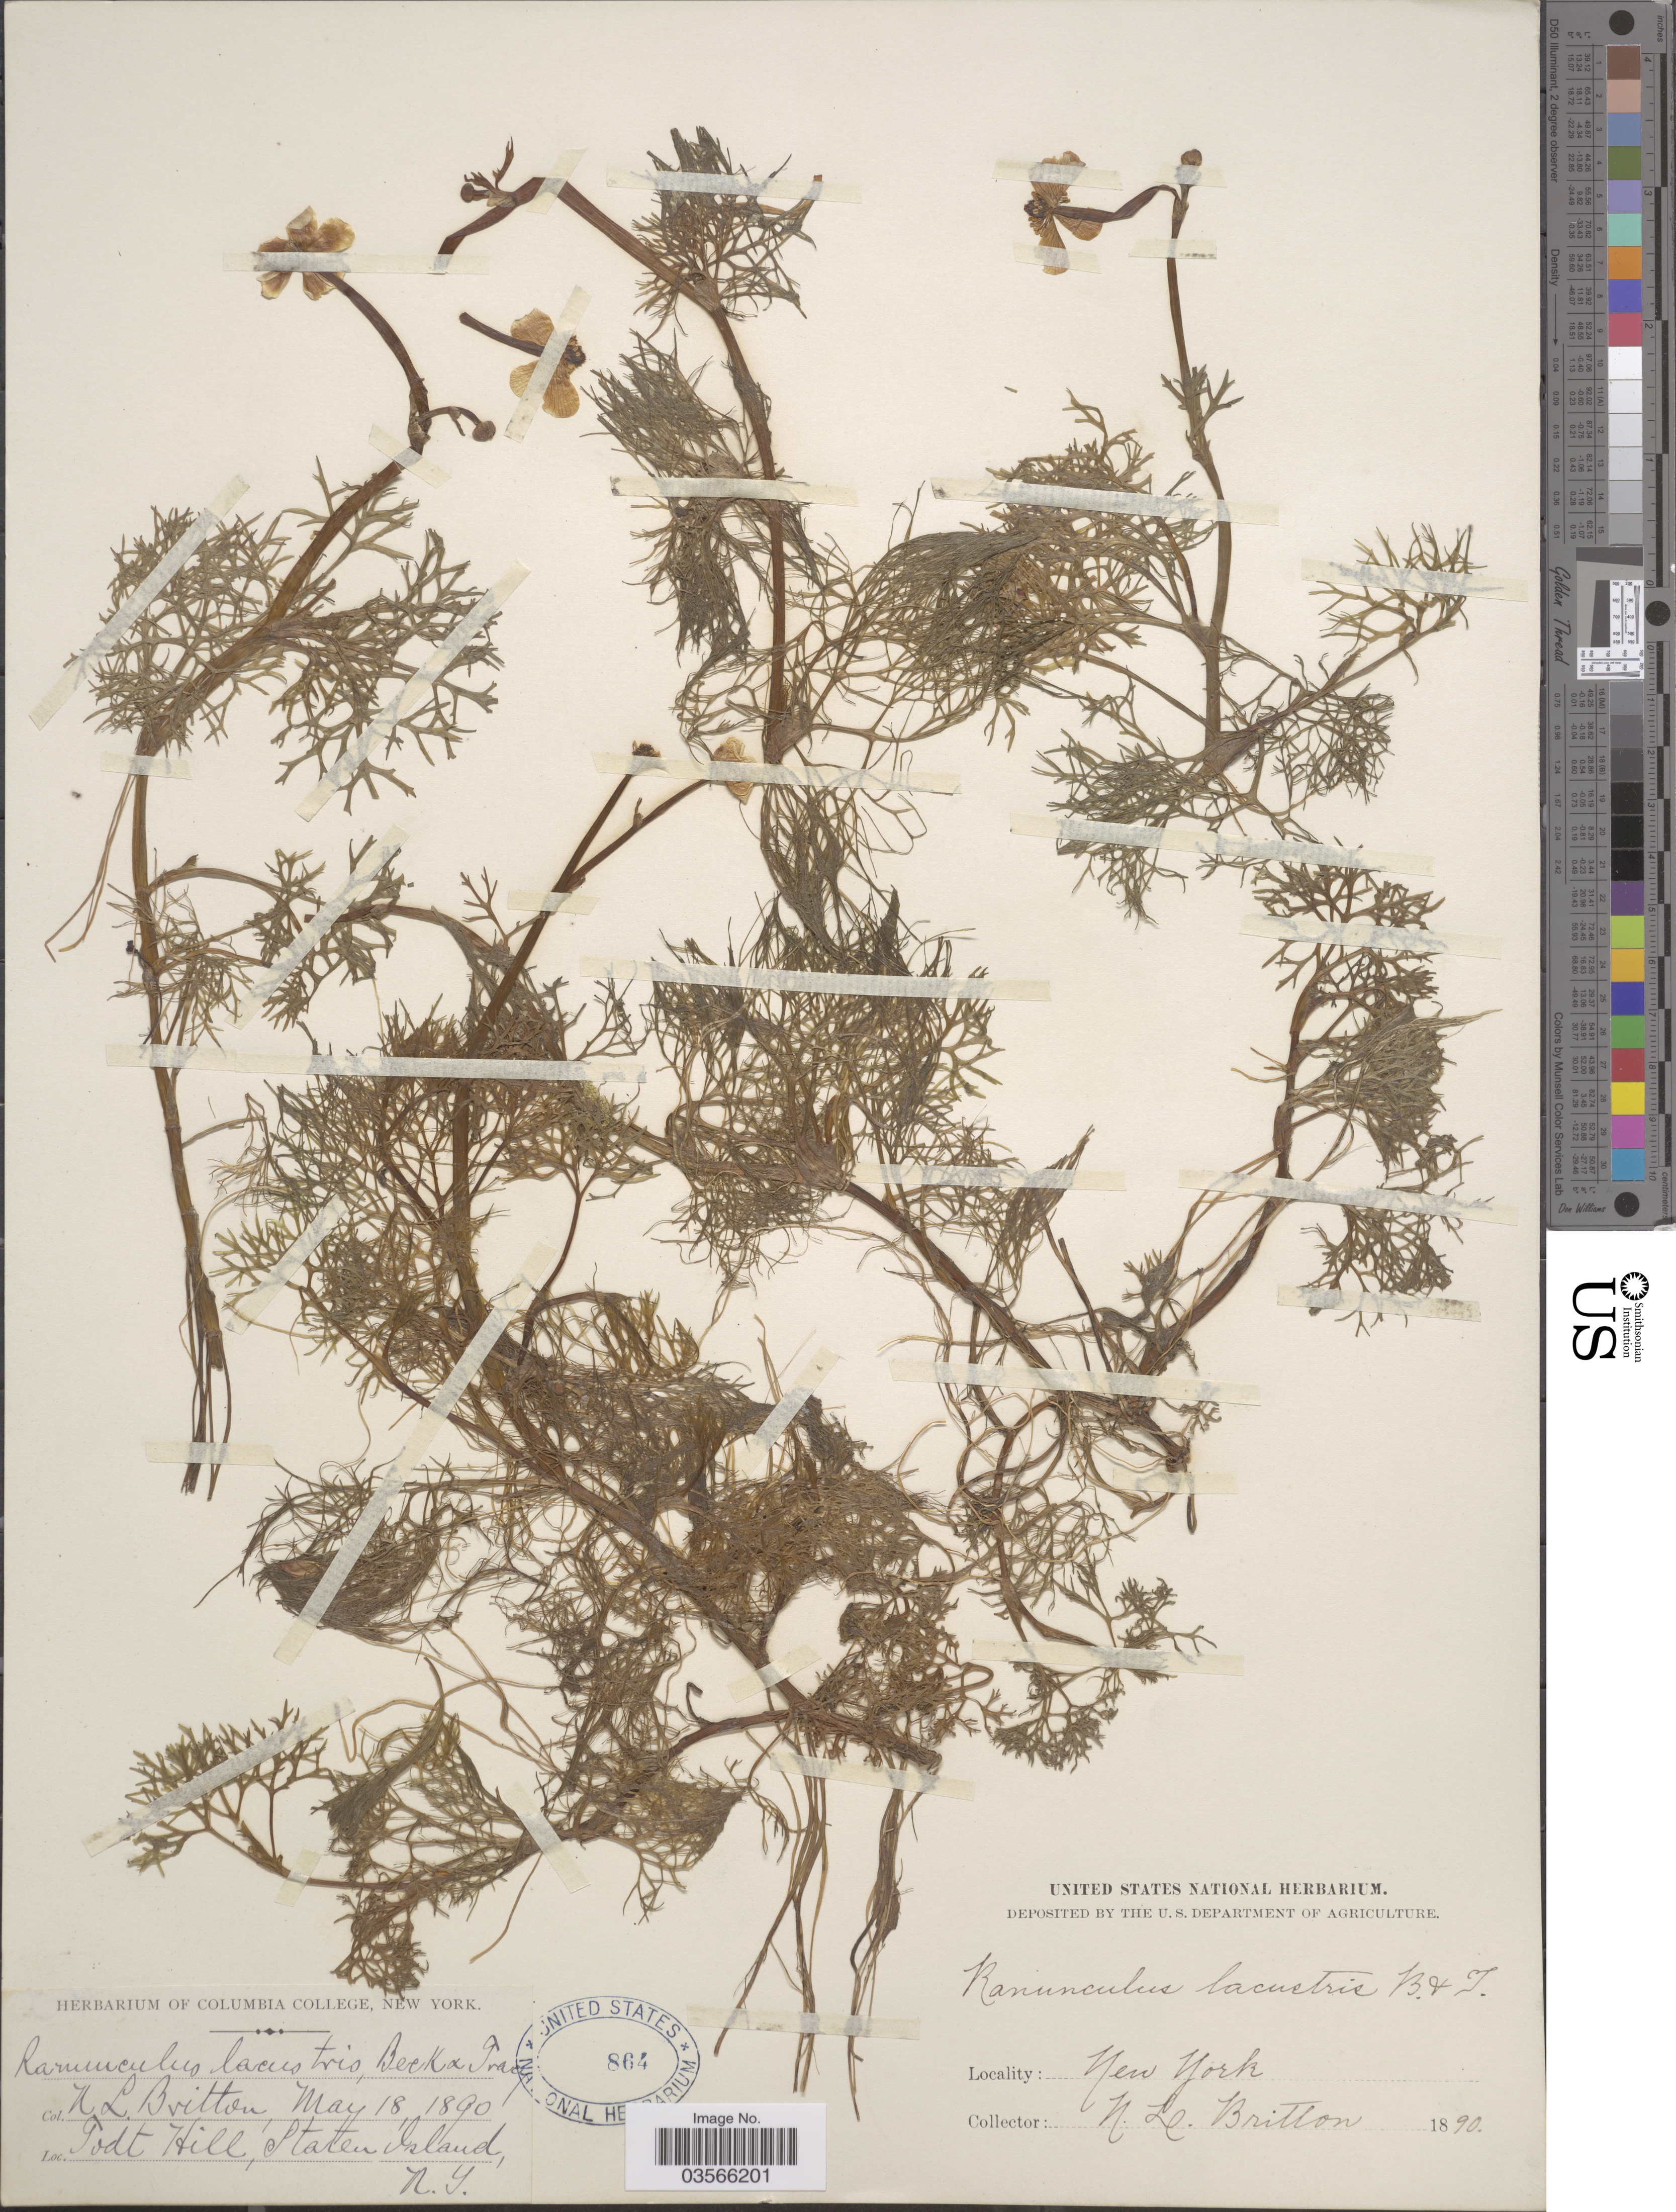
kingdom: Plantae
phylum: Tracheophyta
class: Magnoliopsida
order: Ranunculales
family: Ranunculaceae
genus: Ranunculus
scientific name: Ranunculus flabellaris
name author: Raf.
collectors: N. Britton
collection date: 1890-05-18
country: United States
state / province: New York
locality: Todt Hill, Staten Island.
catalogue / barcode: US 864